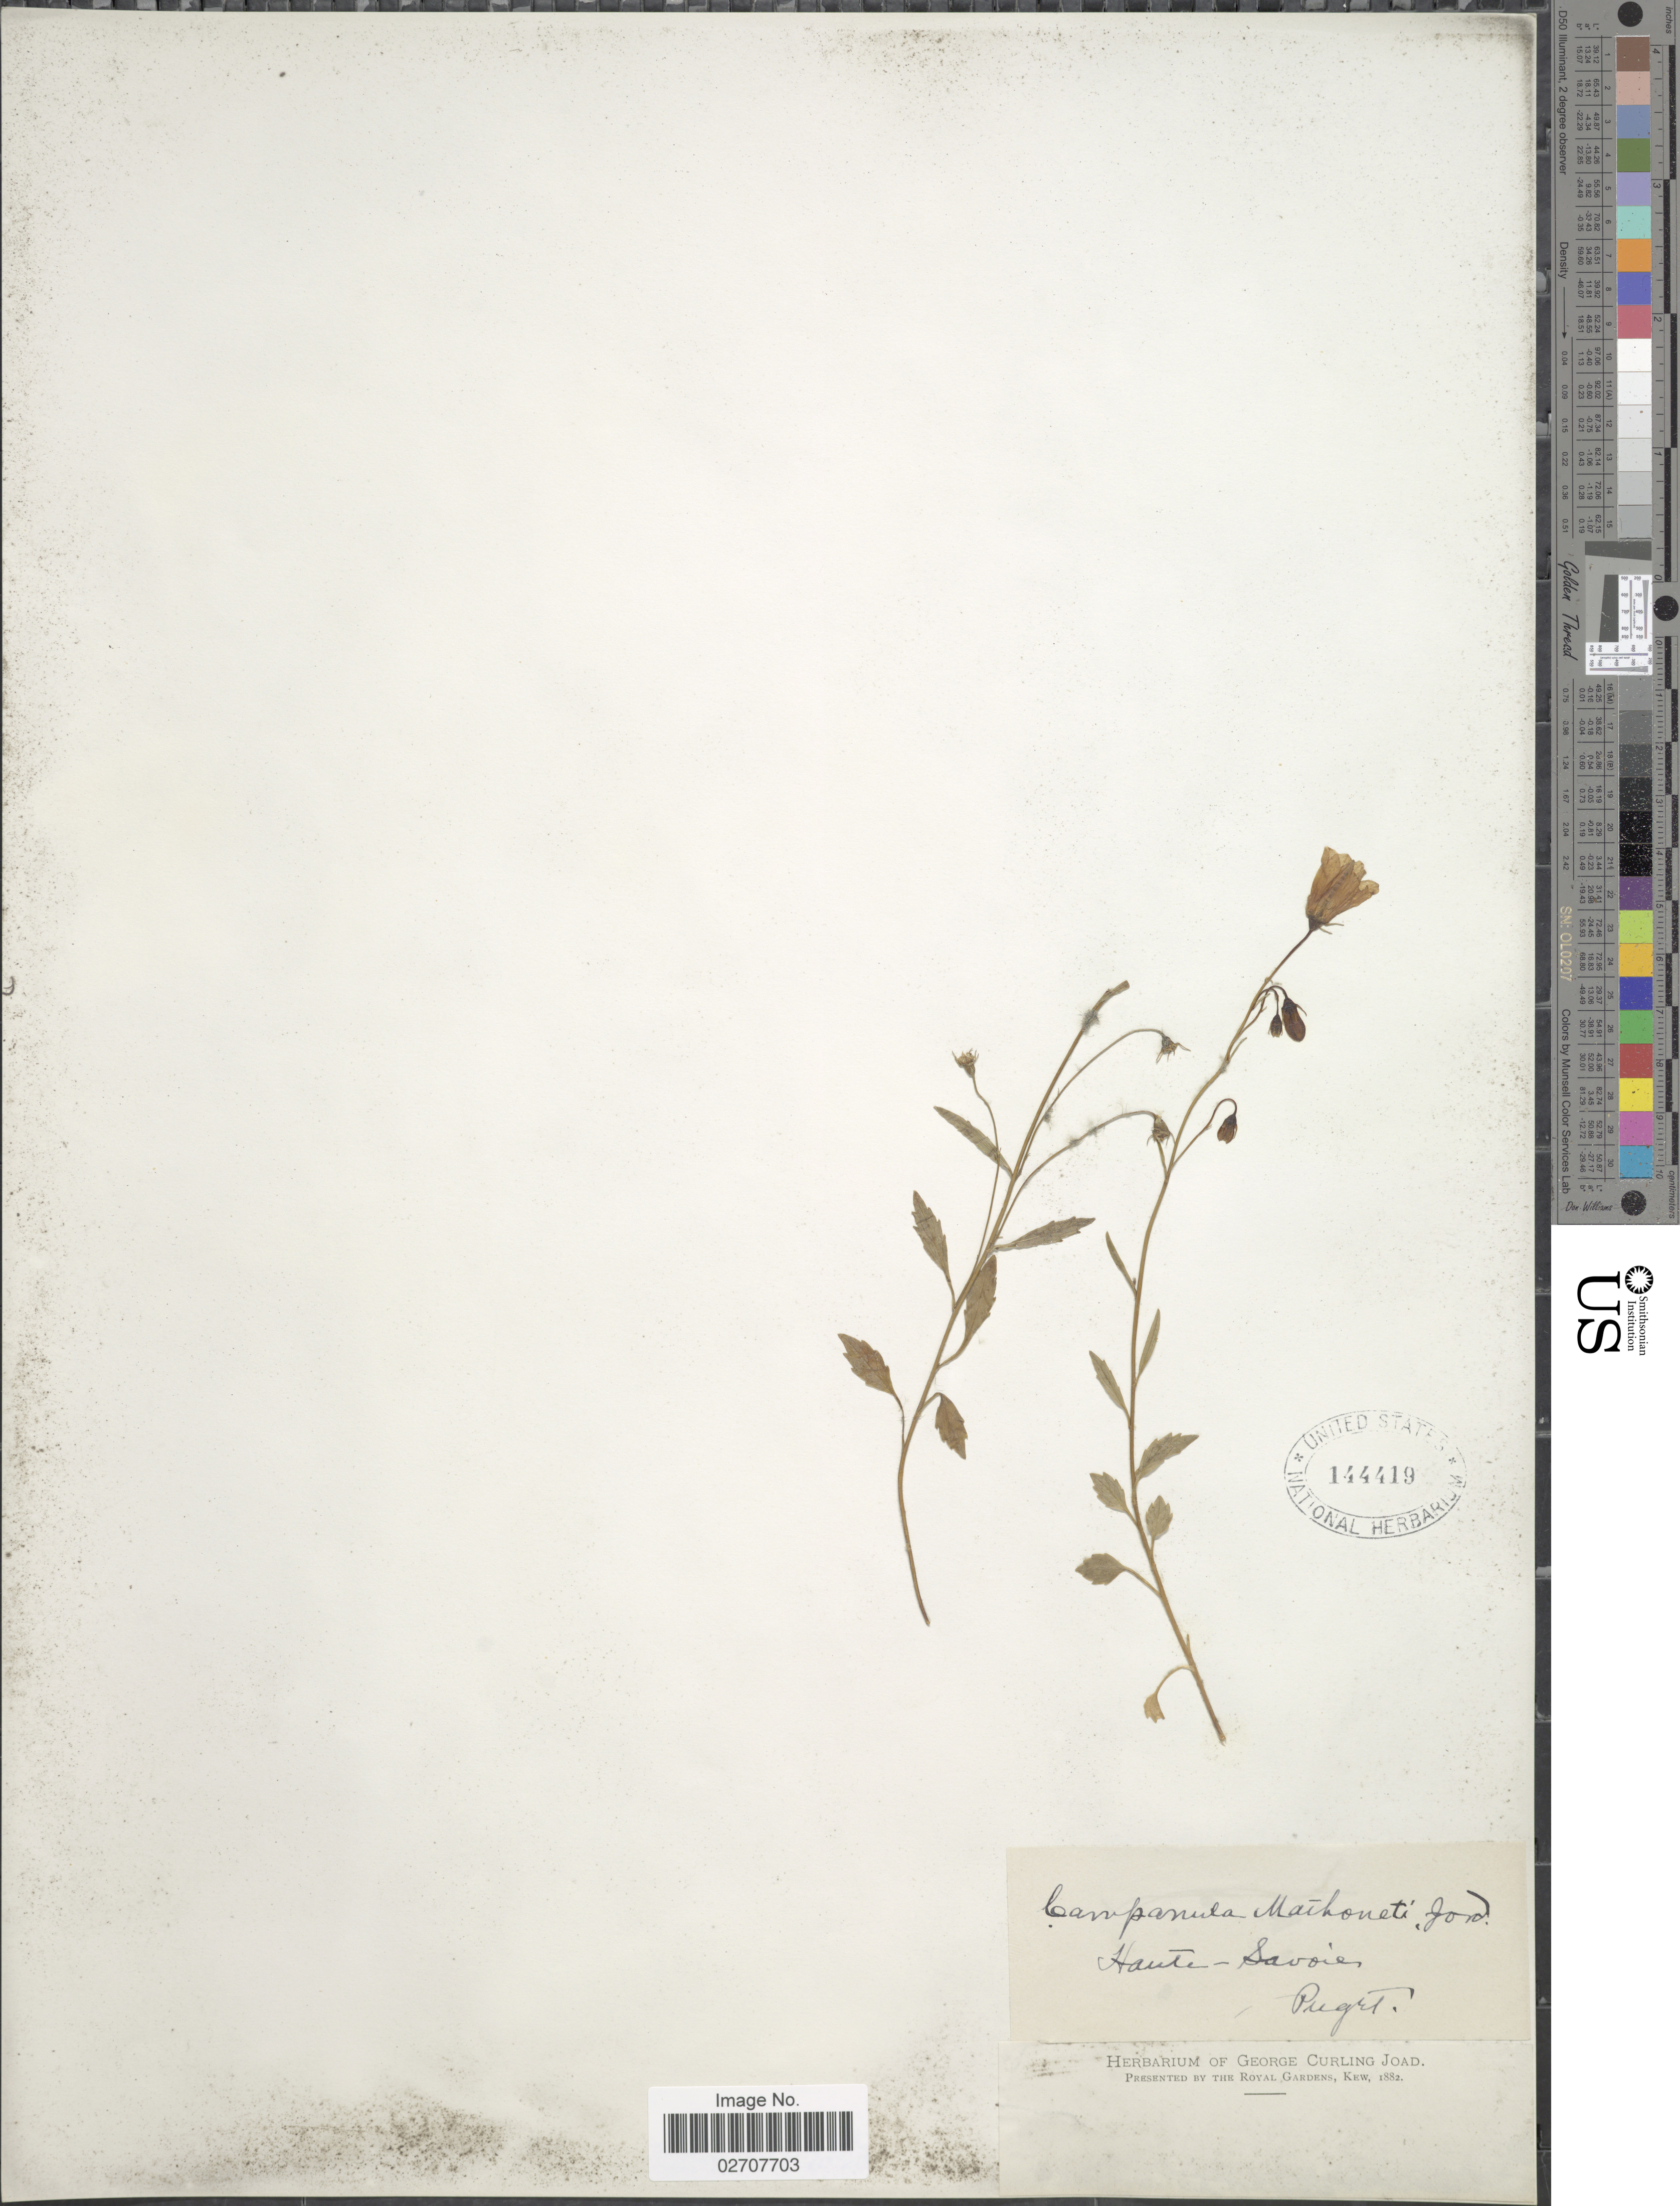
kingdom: Plantae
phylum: Tracheophyta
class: Magnoliopsida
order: Asterales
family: Campanulaceae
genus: Campanula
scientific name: Campanula mathonetii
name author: Jord. ex Gren. & Godr.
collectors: -. Puget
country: France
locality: Haute-Savoie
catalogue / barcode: US 144419